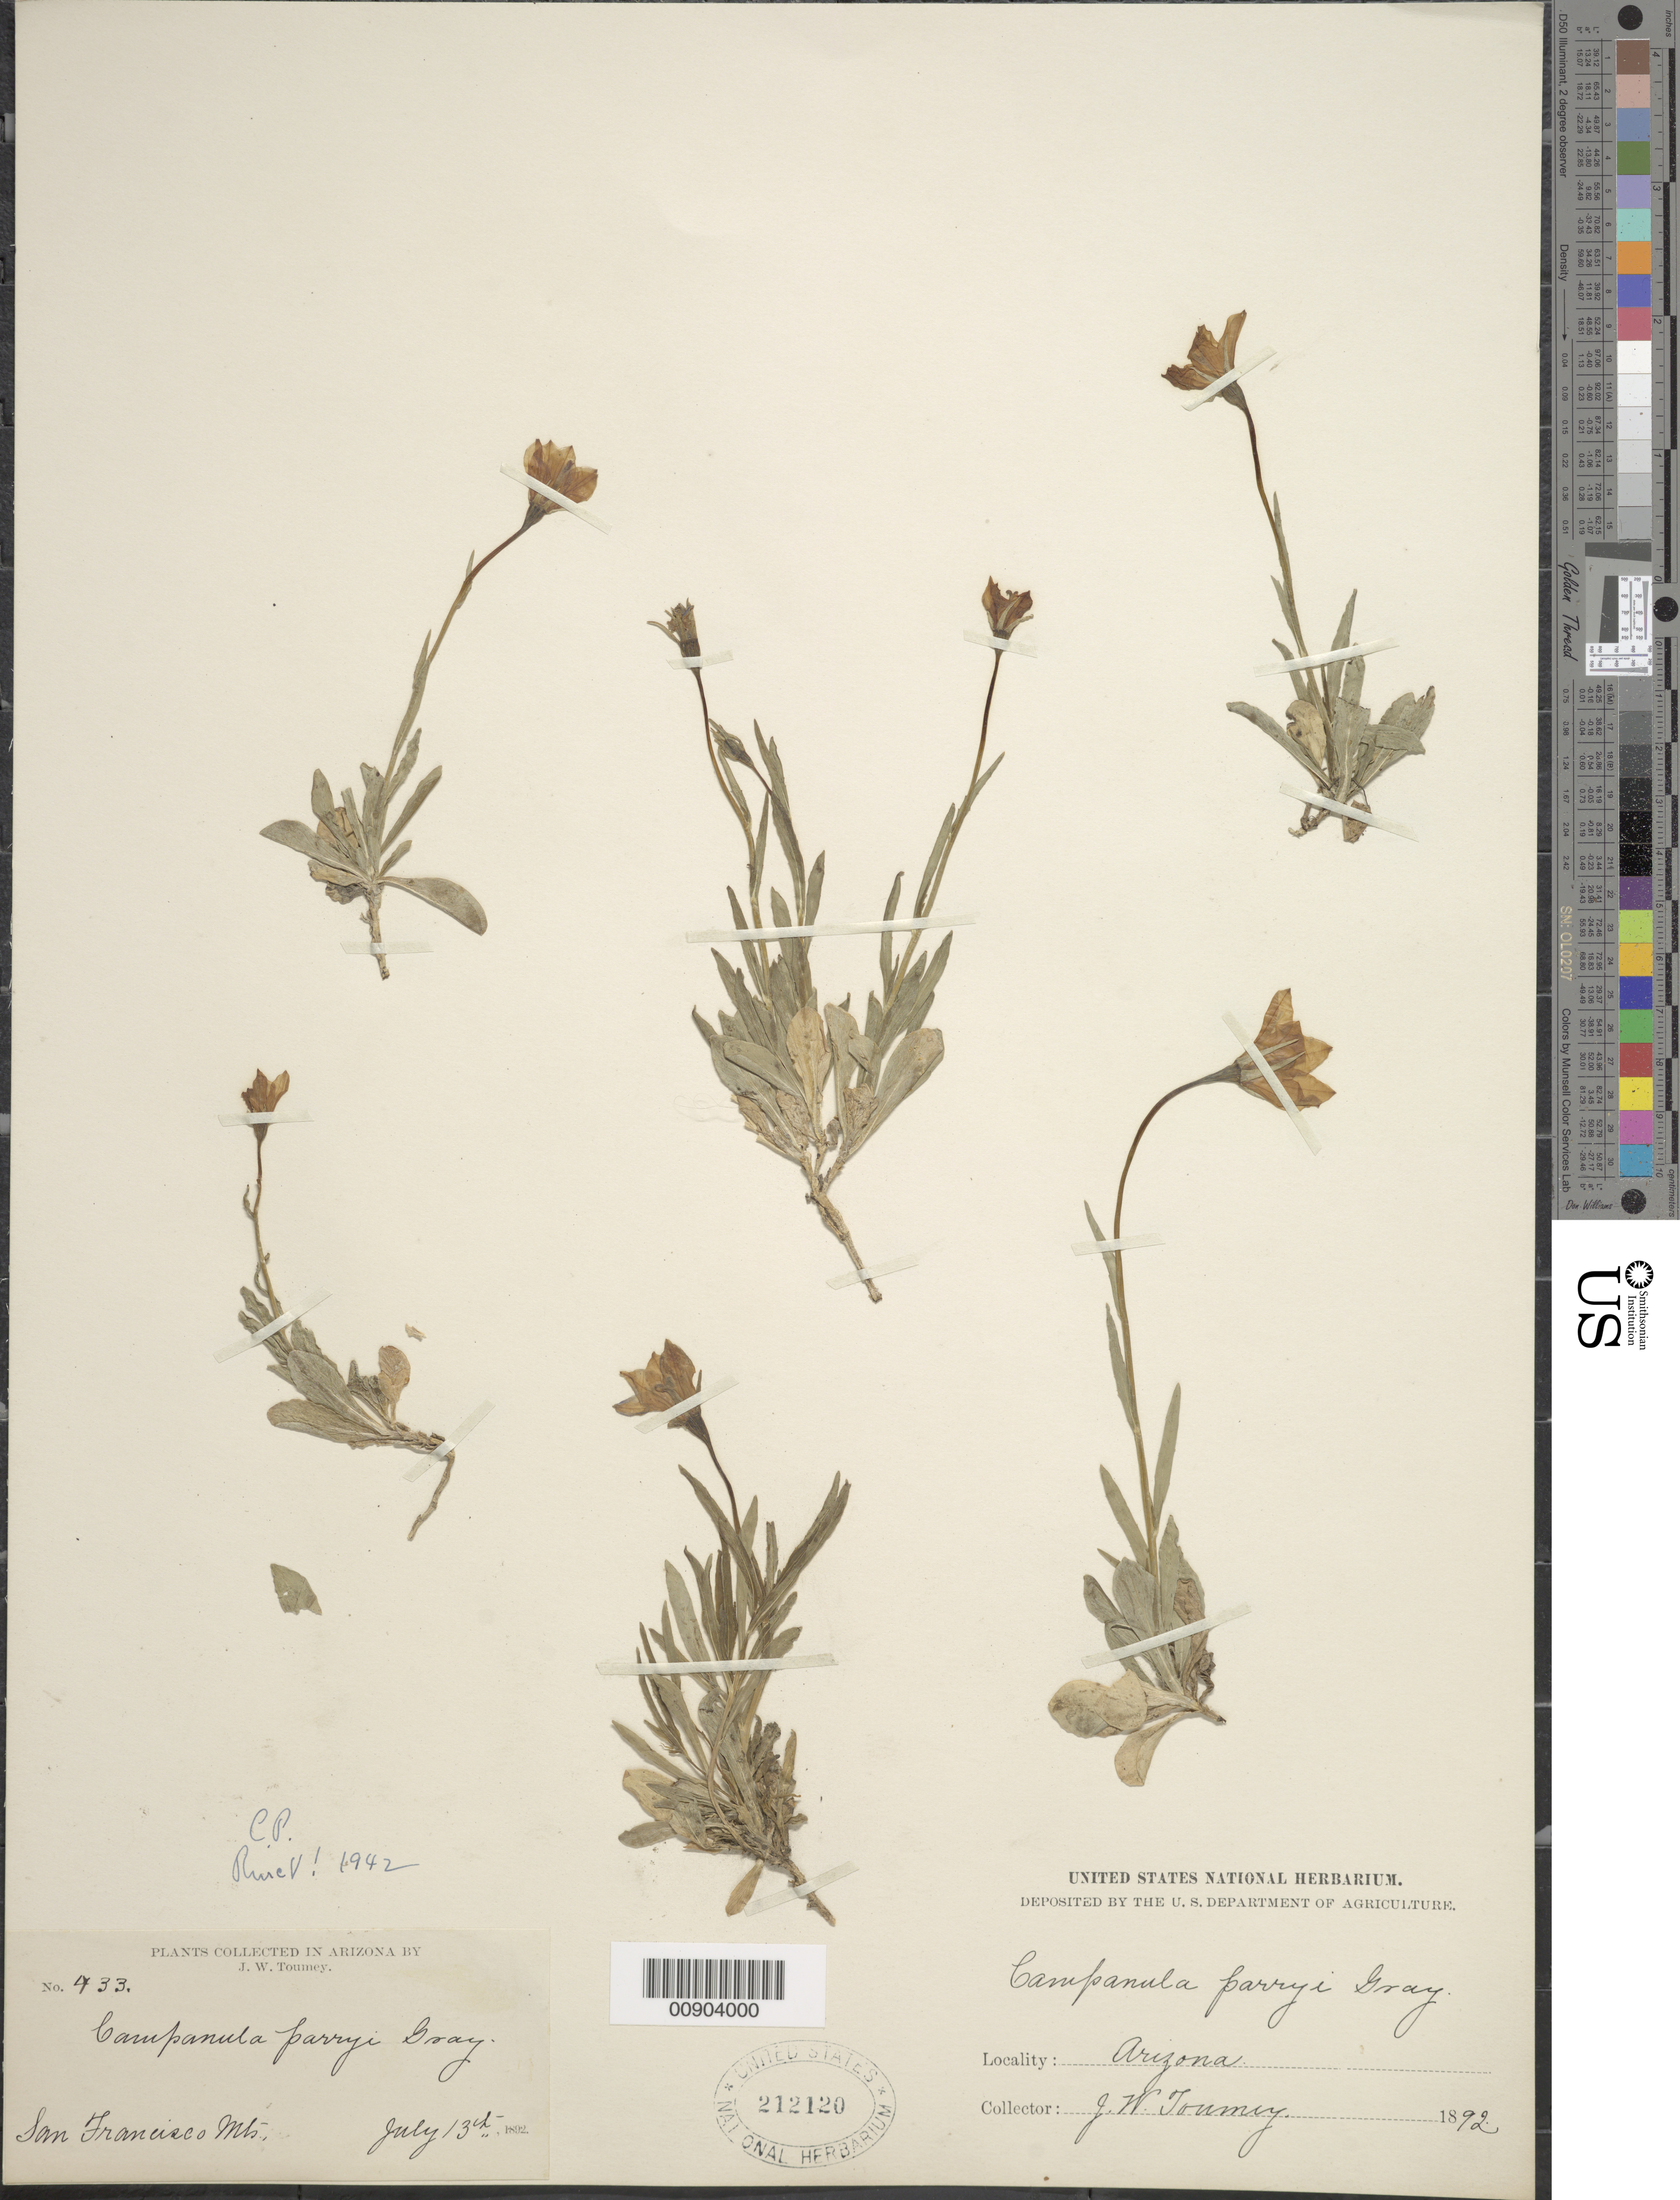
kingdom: Plantae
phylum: Tracheophyta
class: Magnoliopsida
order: Asterales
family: Campanulaceae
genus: Campanula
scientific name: Campanula parryi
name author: A. Gray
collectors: J. W. Toumey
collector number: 433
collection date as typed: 13 Jul 1892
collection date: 1892-07-13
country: United States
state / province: Arizona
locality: San Francisco Mts.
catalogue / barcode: US 212120